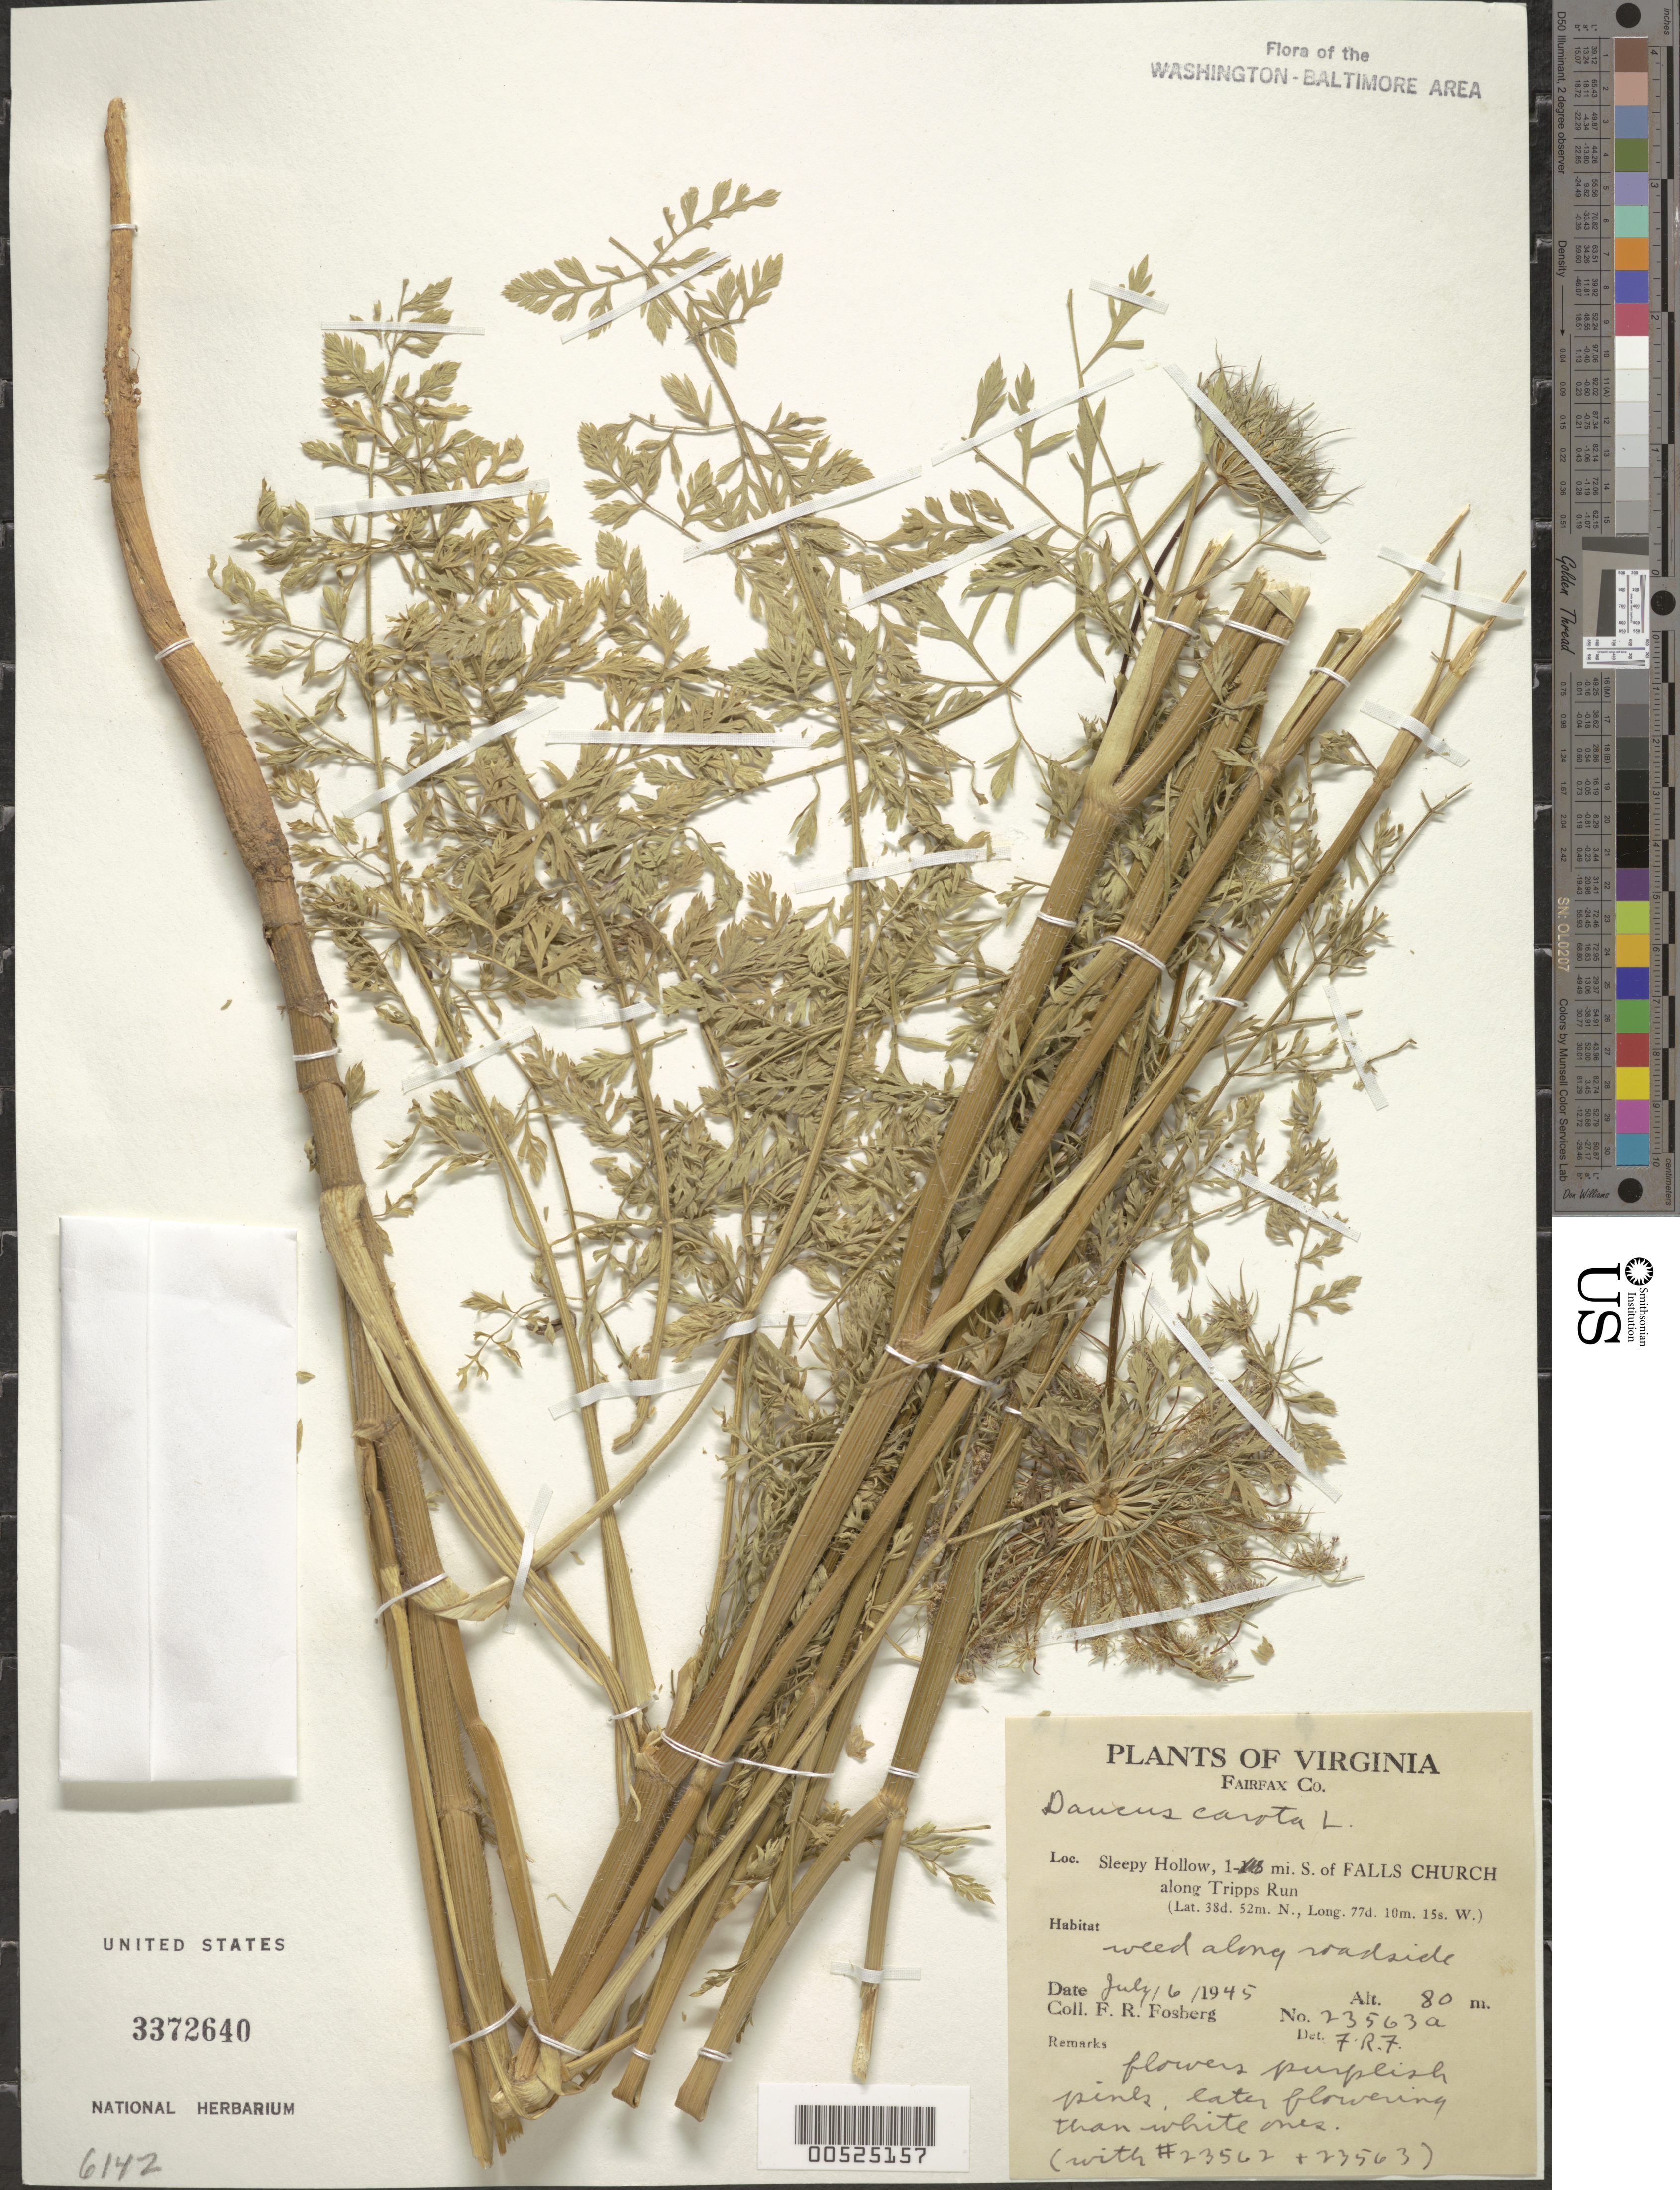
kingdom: Plantae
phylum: Tracheophyta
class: Magnoliopsida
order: Apiales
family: Apiaceae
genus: Daucus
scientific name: Daucus carota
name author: L.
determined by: Fosberg, F. R.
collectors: F. R. Fosberg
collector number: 23563A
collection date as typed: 06 Jul 1945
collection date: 1945-07-06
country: United States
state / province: Virginia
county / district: Fairfax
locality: Sleepy Hollow, 1 mi. S of Falls Church along Tripps Run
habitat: Weed along roadside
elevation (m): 80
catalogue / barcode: US 3372640